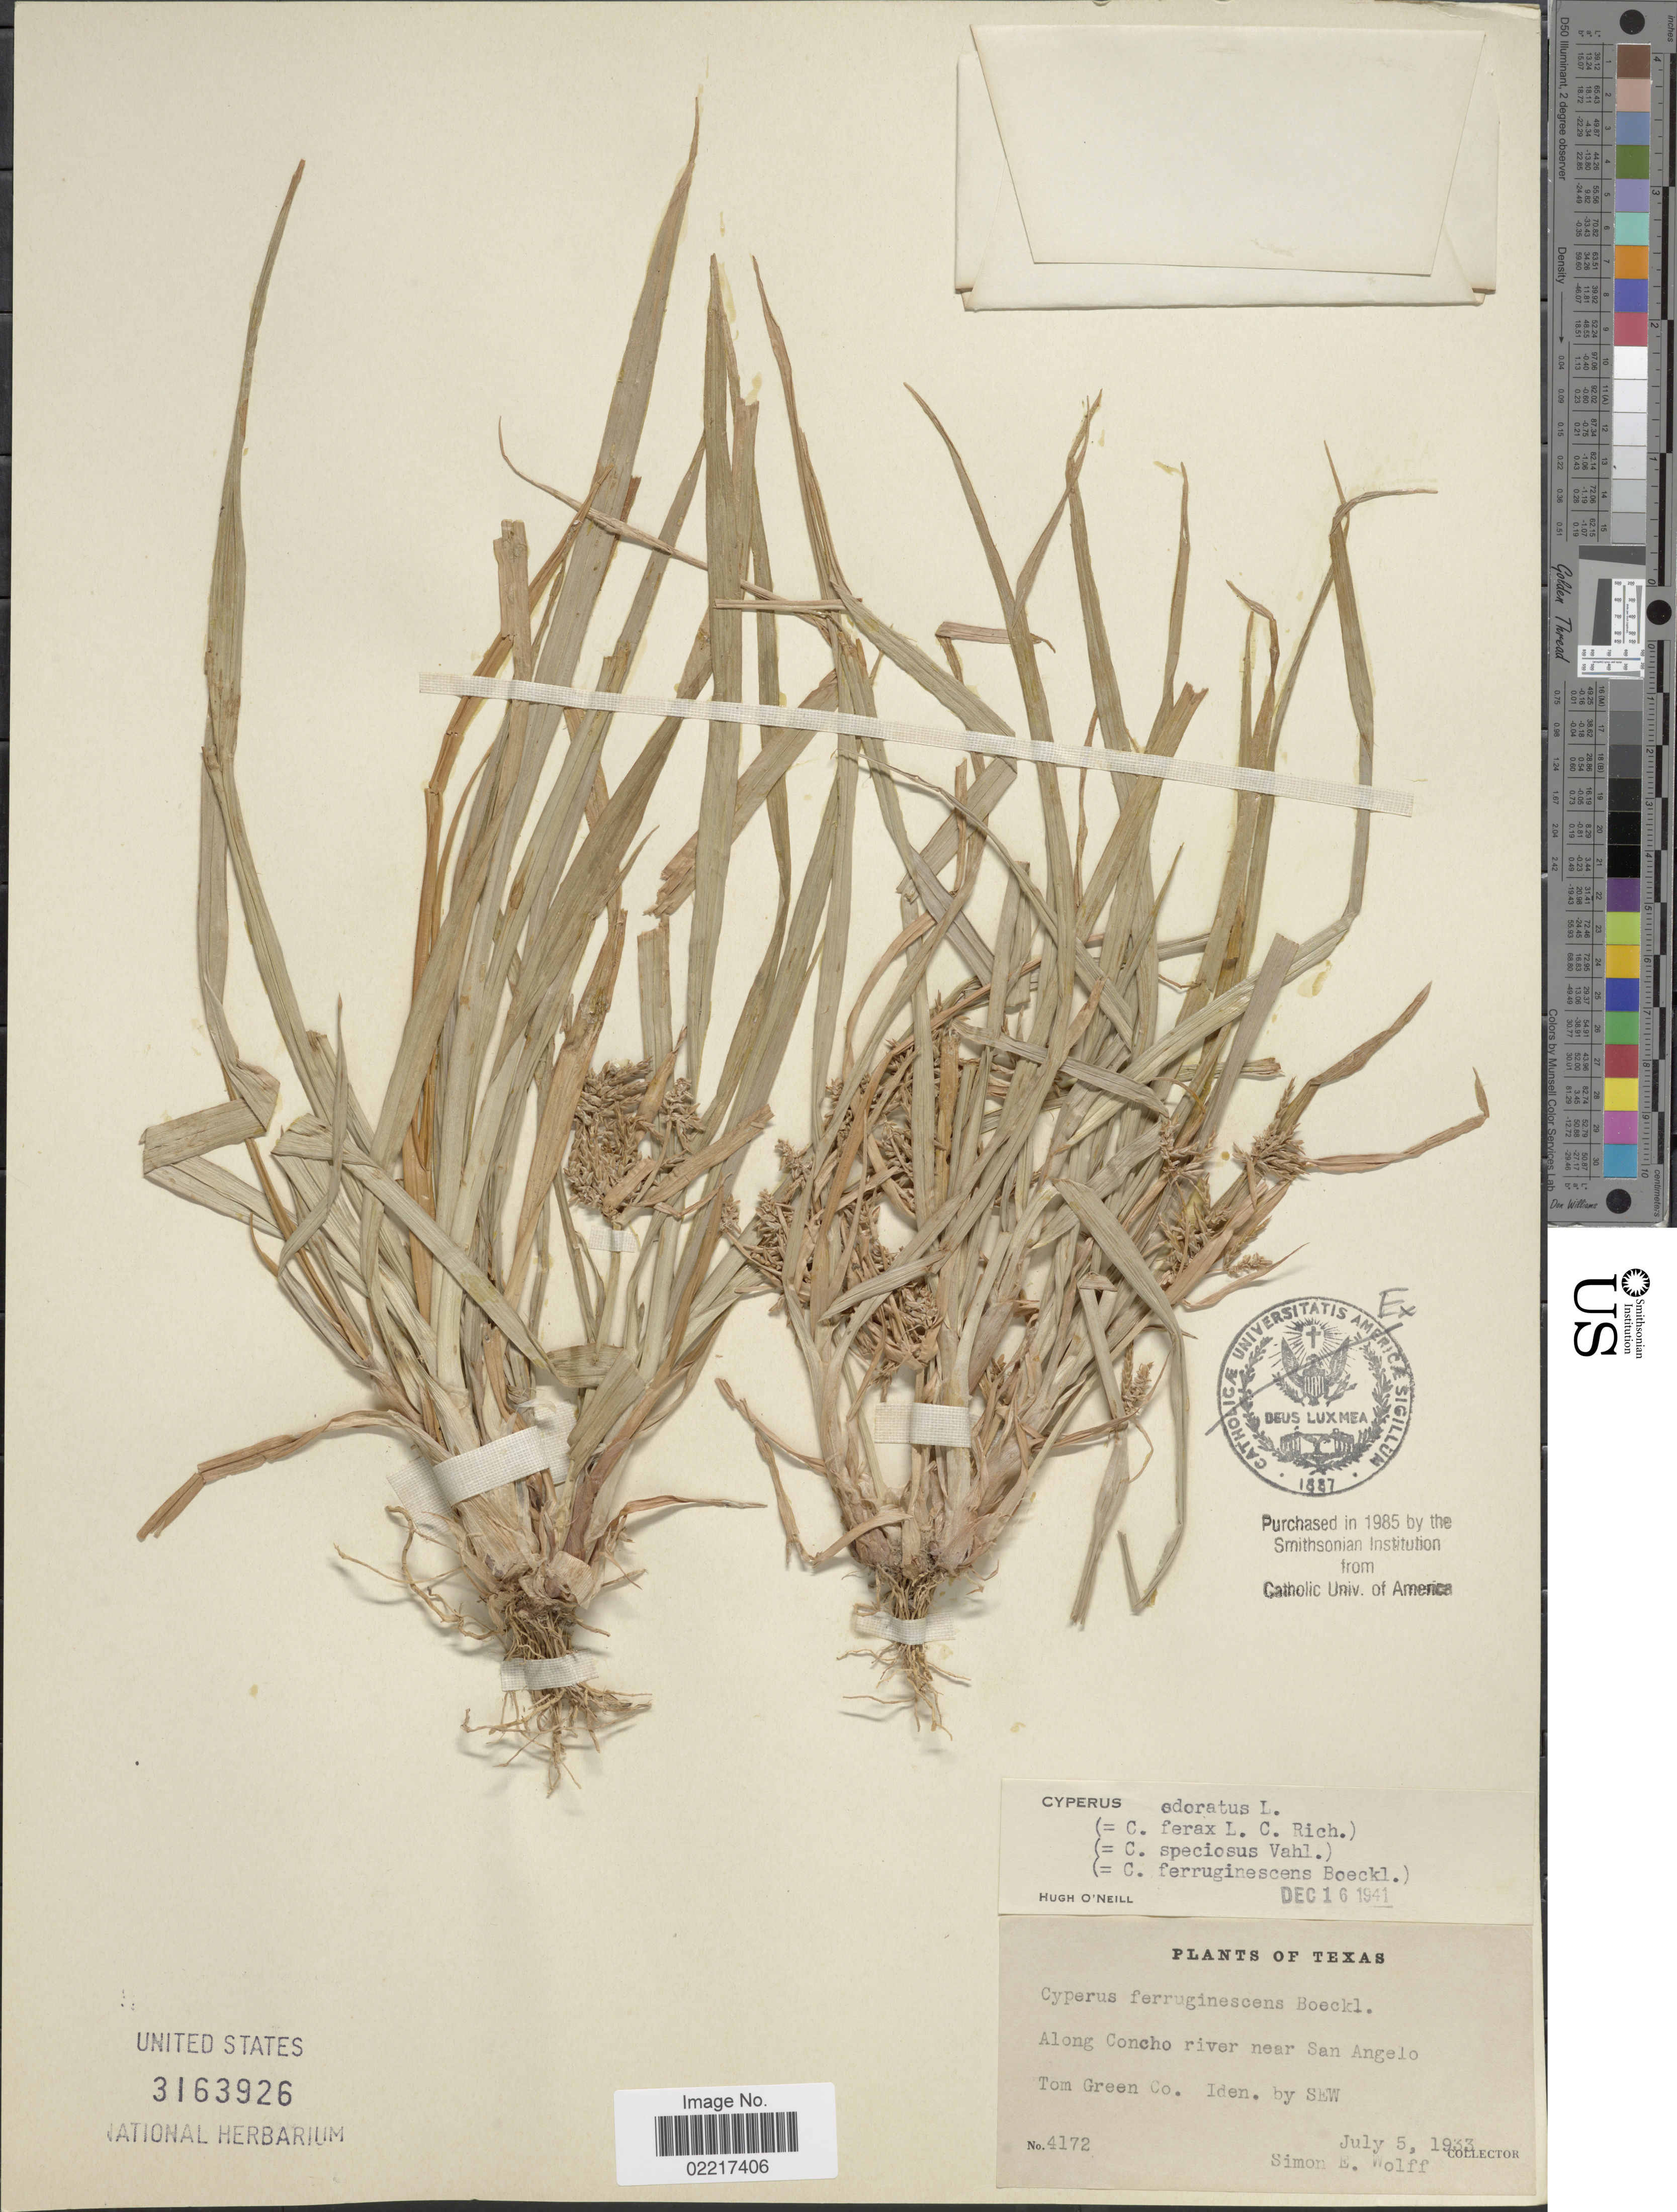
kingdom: Plantae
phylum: Tracheophyta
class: Liliopsida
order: Poales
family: Cyperaceae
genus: Cyperus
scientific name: Cyperus odoratus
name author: L.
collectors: S. E. Wolff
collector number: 4172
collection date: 1933-07-05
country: United States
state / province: Texas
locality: Along Concho River near San Angelo, Tom Greene Co.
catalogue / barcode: US 3163926